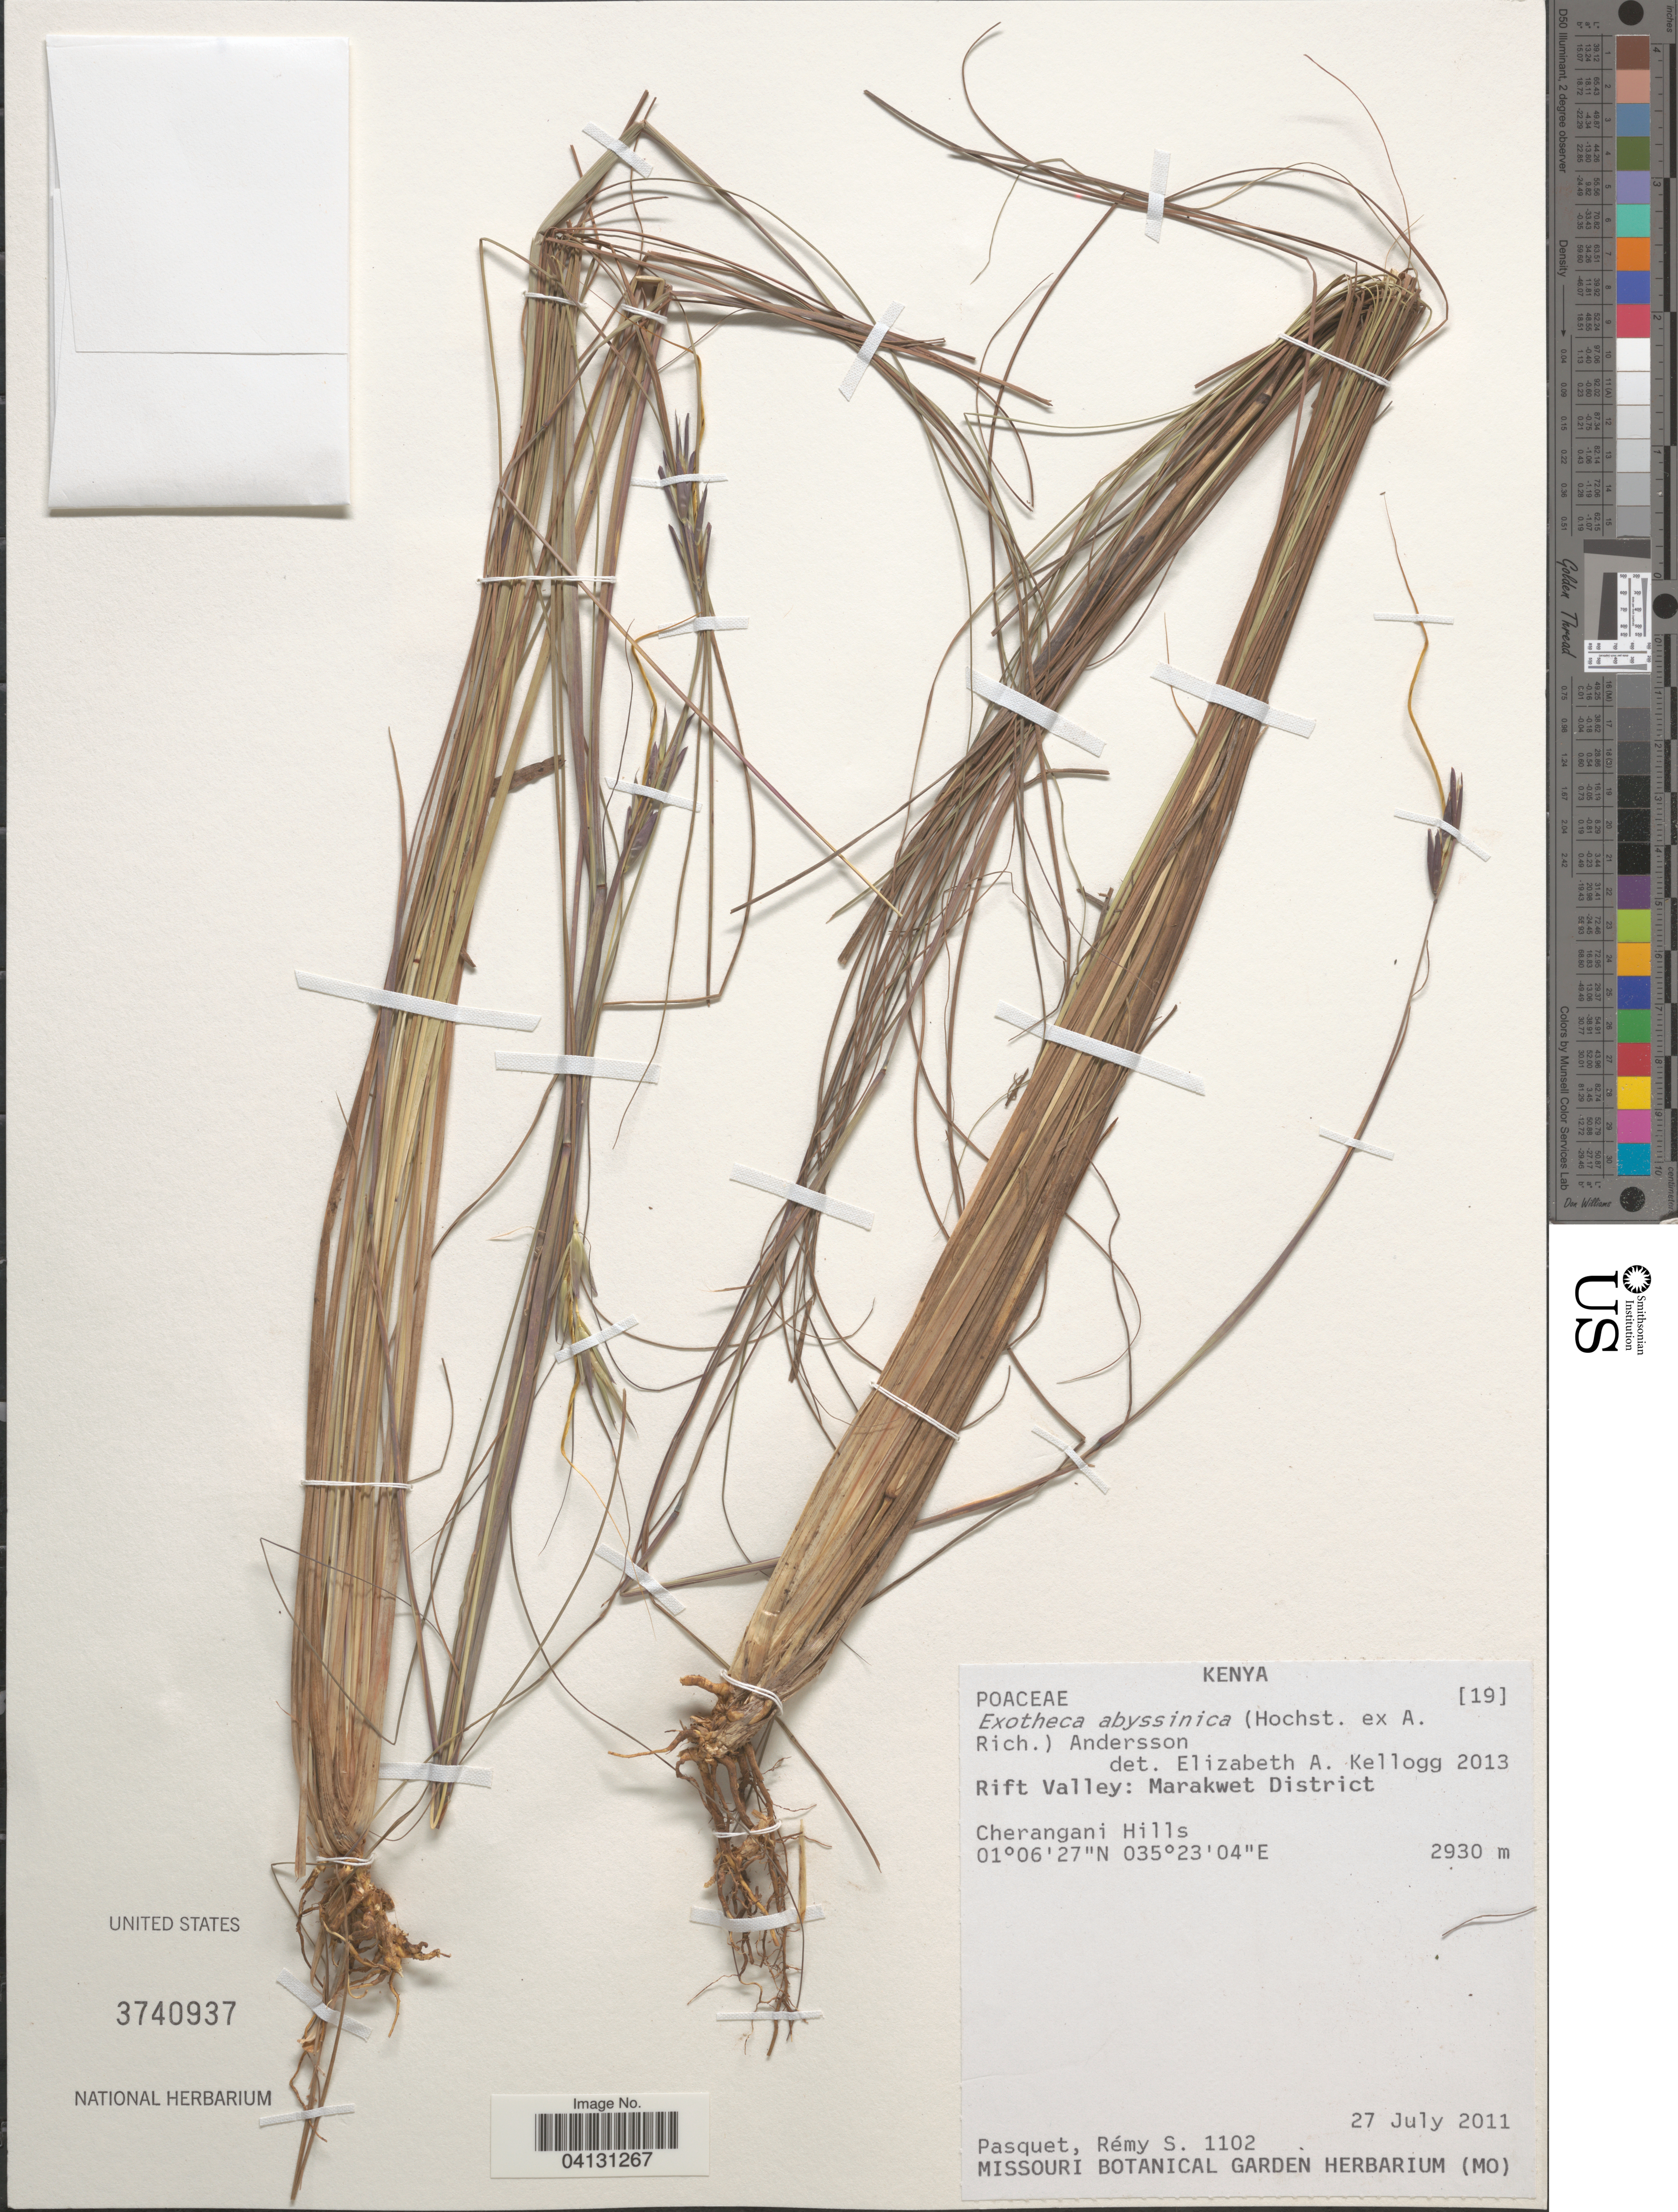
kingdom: Plantae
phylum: Tracheophyta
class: Liliopsida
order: Poales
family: Poaceae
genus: Exotheca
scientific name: Exotheca abyssinica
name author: (Hochst. ex A. Rich.) Andersson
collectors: R. Pasquet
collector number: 1102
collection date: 2011-07-27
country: Kenya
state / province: Elgeyo-Marakwet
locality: Rift Valley: Marakwet District. Cherangani Hills.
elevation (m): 2930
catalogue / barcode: US 3740937